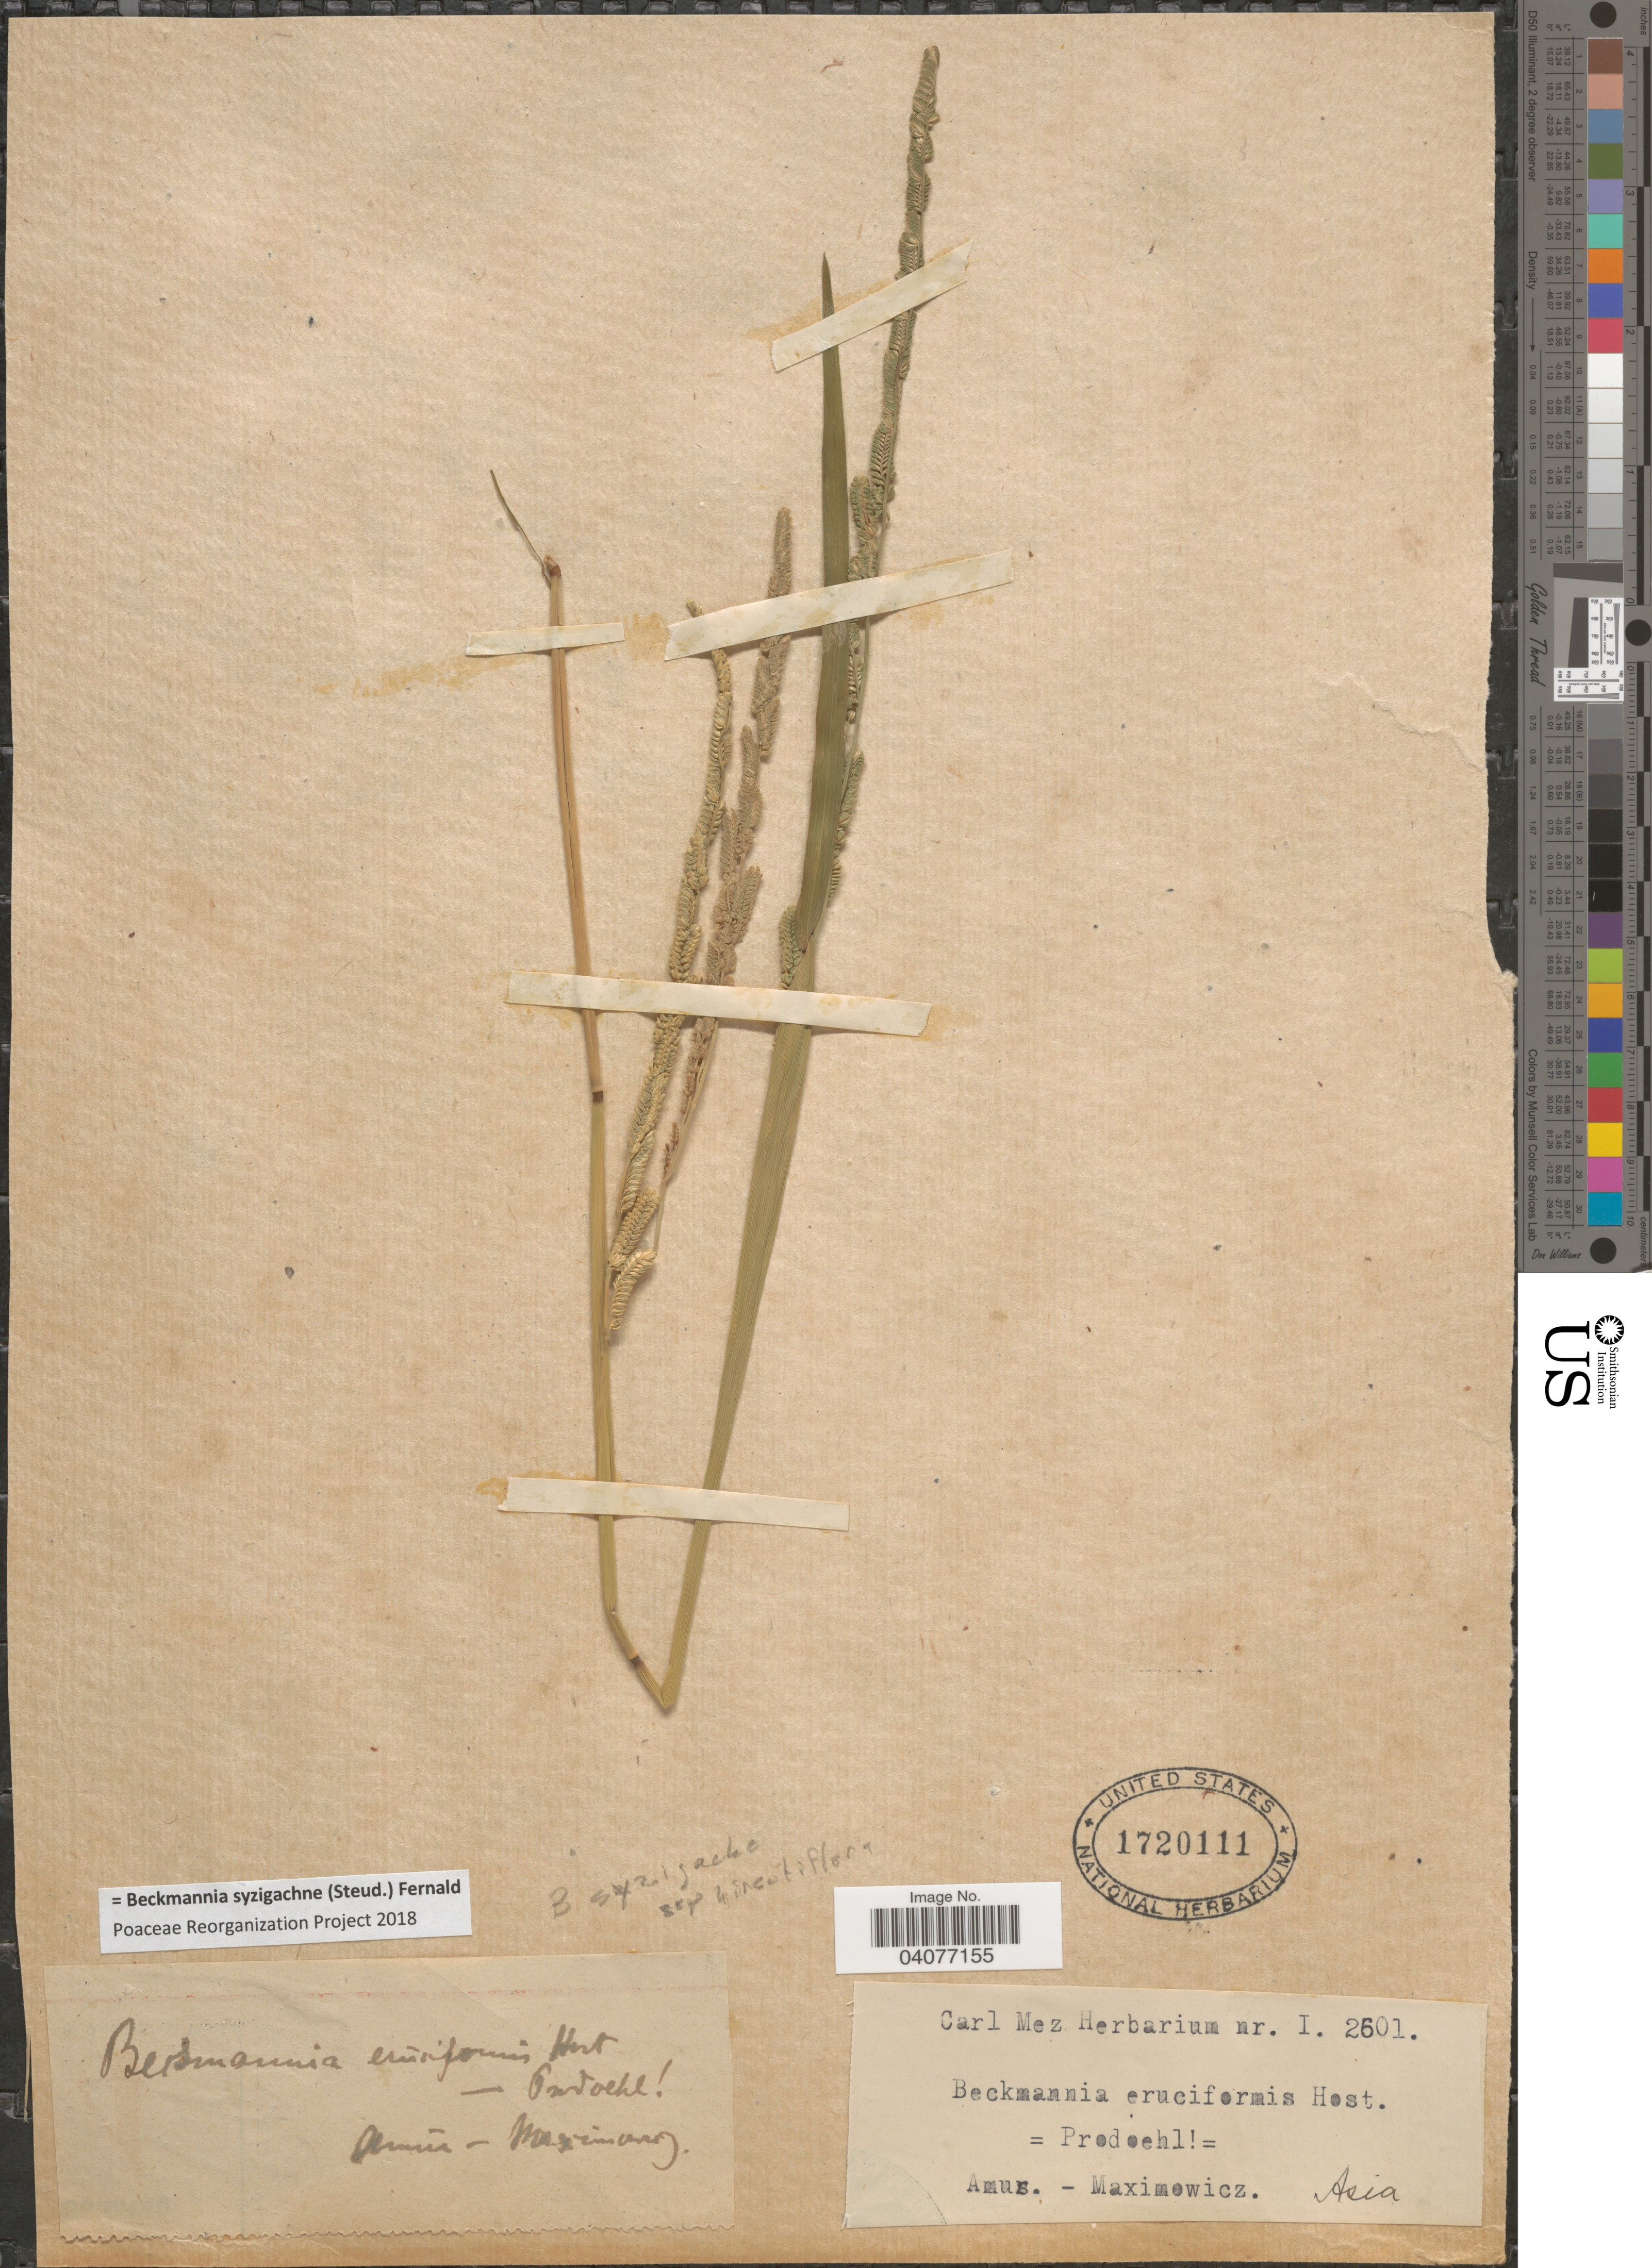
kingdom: Plantae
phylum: Tracheophyta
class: Liliopsida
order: Poales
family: Poaceae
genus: Beckmannia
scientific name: Beckmannia syzigachne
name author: (Steud.) Fernald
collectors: Maximowicz, --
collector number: I.2601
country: Russian Federation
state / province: Amur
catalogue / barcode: US 1720111